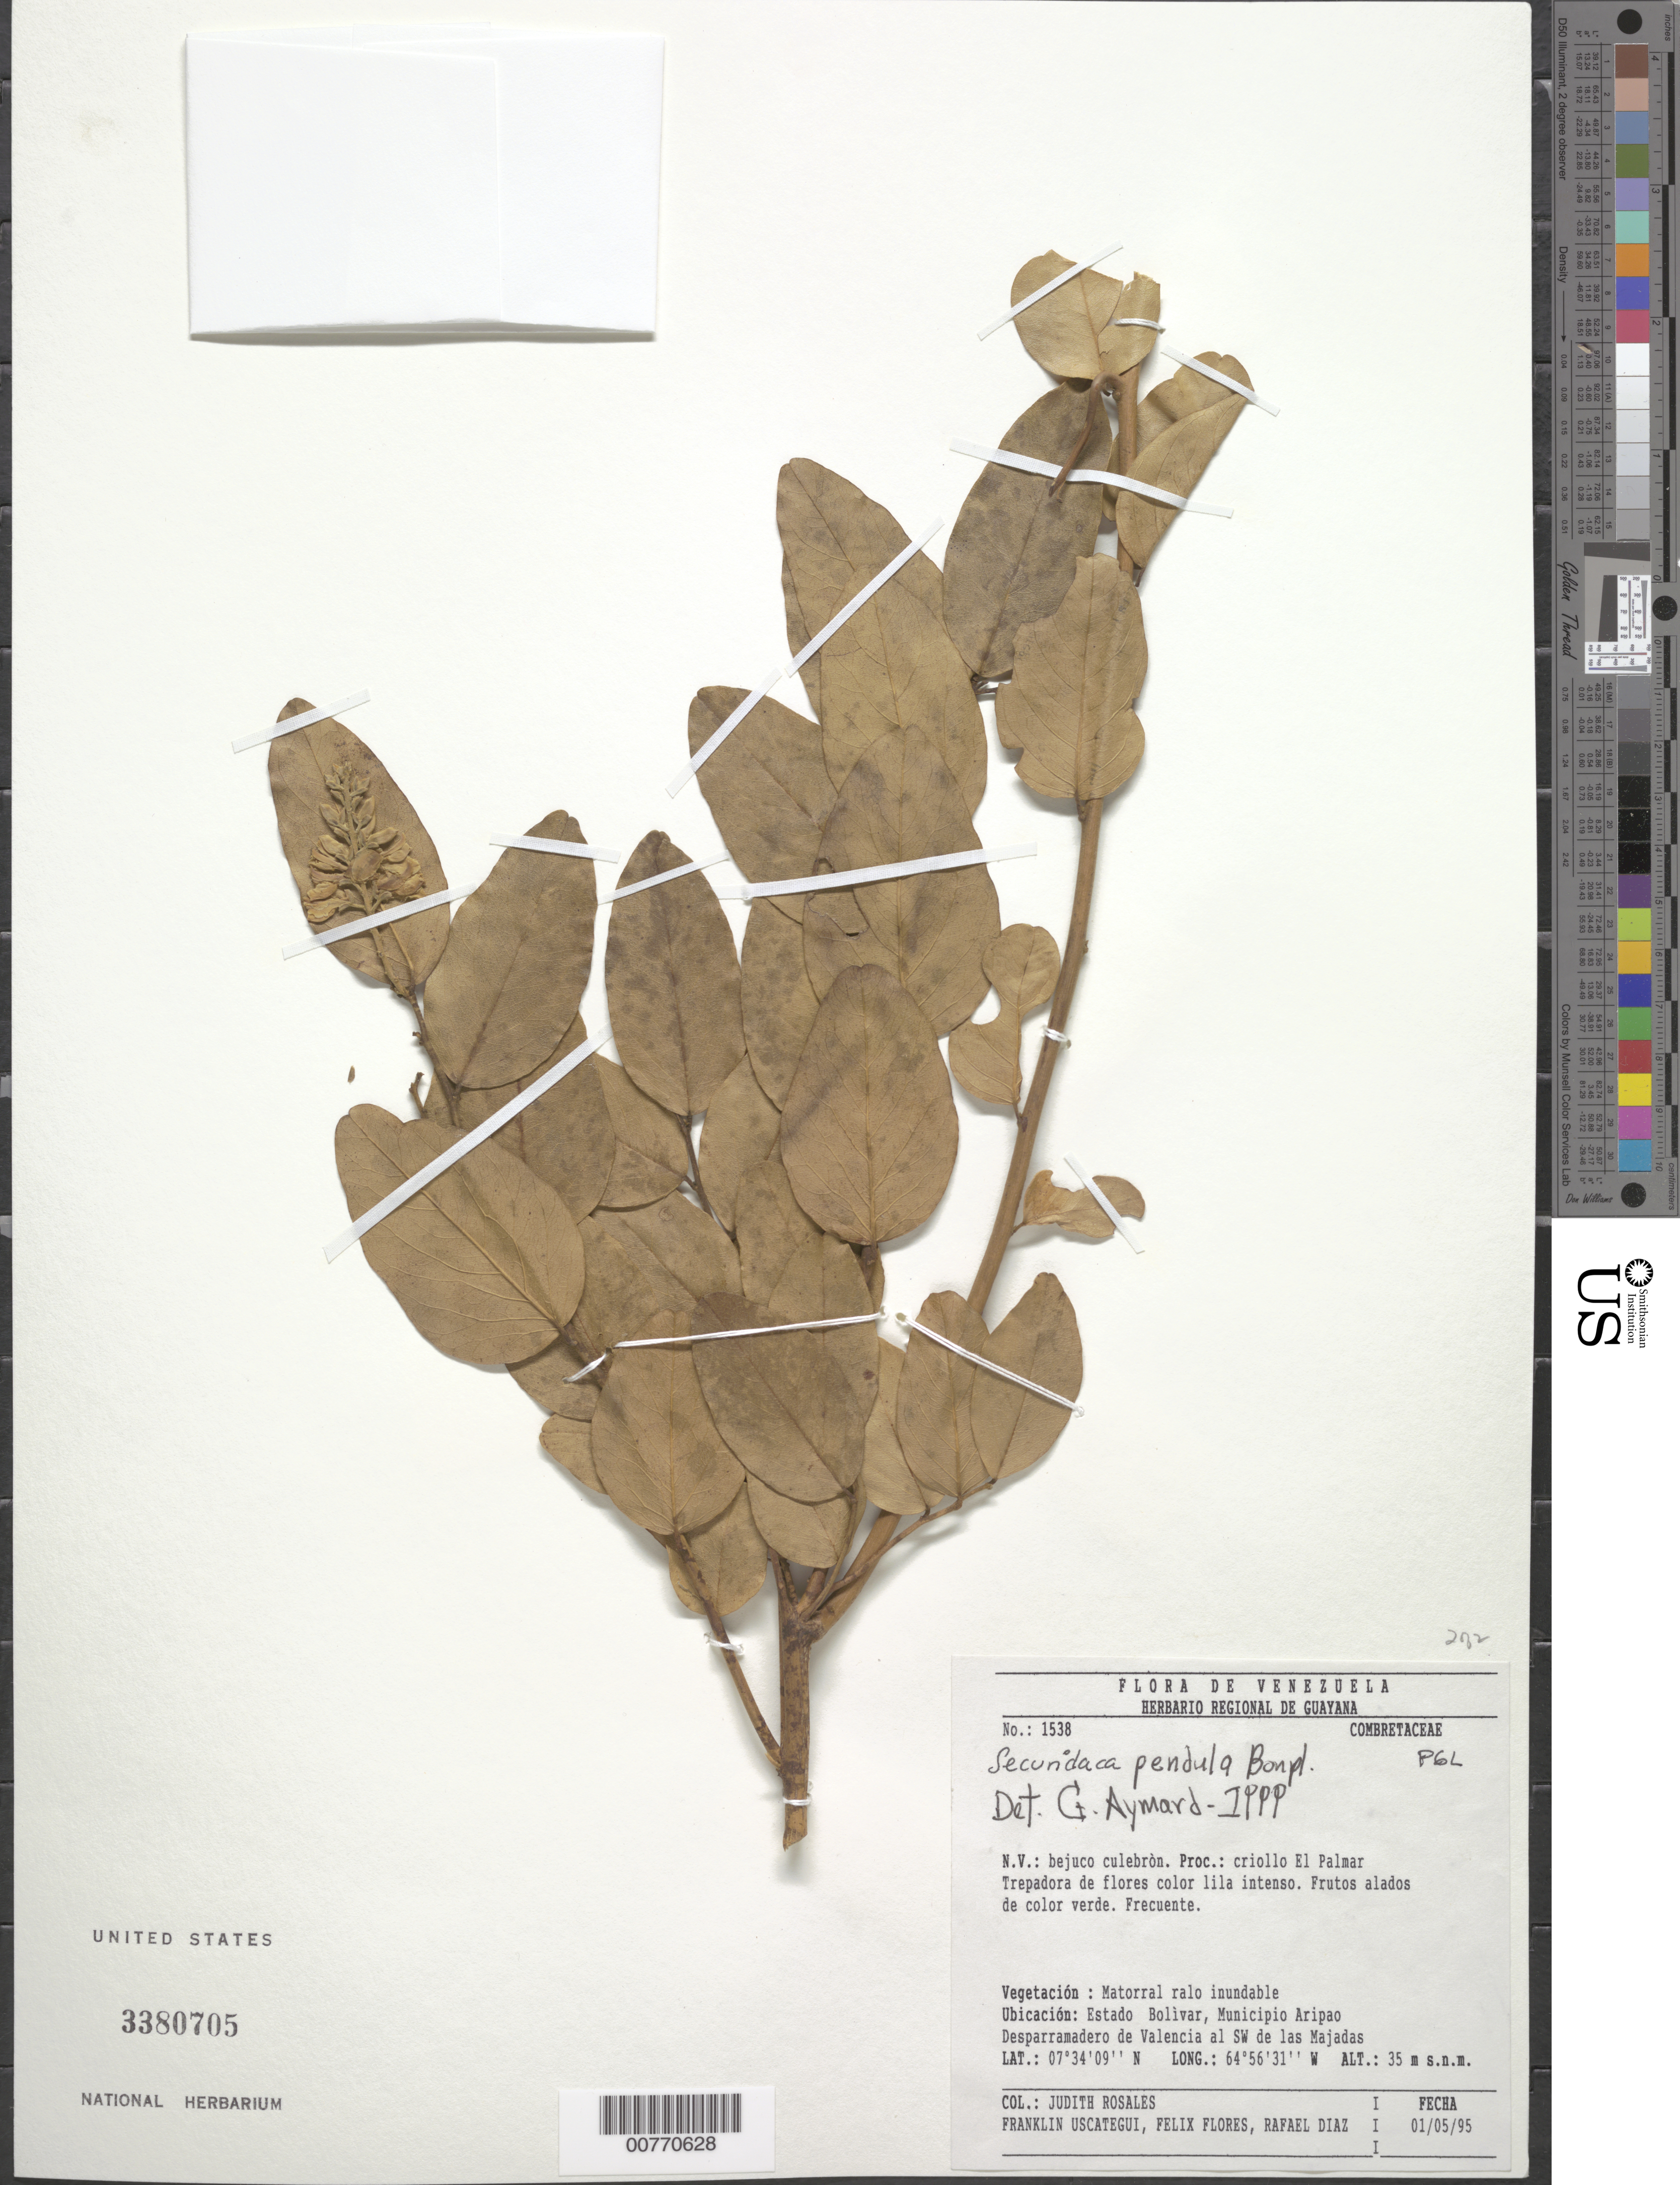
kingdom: Plantae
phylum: Tracheophyta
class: Magnoliopsida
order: Fabales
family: Polygalaceae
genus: Securidaca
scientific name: Securidaca pendula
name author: Bonpl.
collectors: J. Rosales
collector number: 1538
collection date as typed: Transcribed d/m/y: 1/5/95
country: Venezuela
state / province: Bolivar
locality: Municipio Aripao. Desparramadero de Valencia al SW de las Majadas.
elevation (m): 35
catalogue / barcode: US 3380705